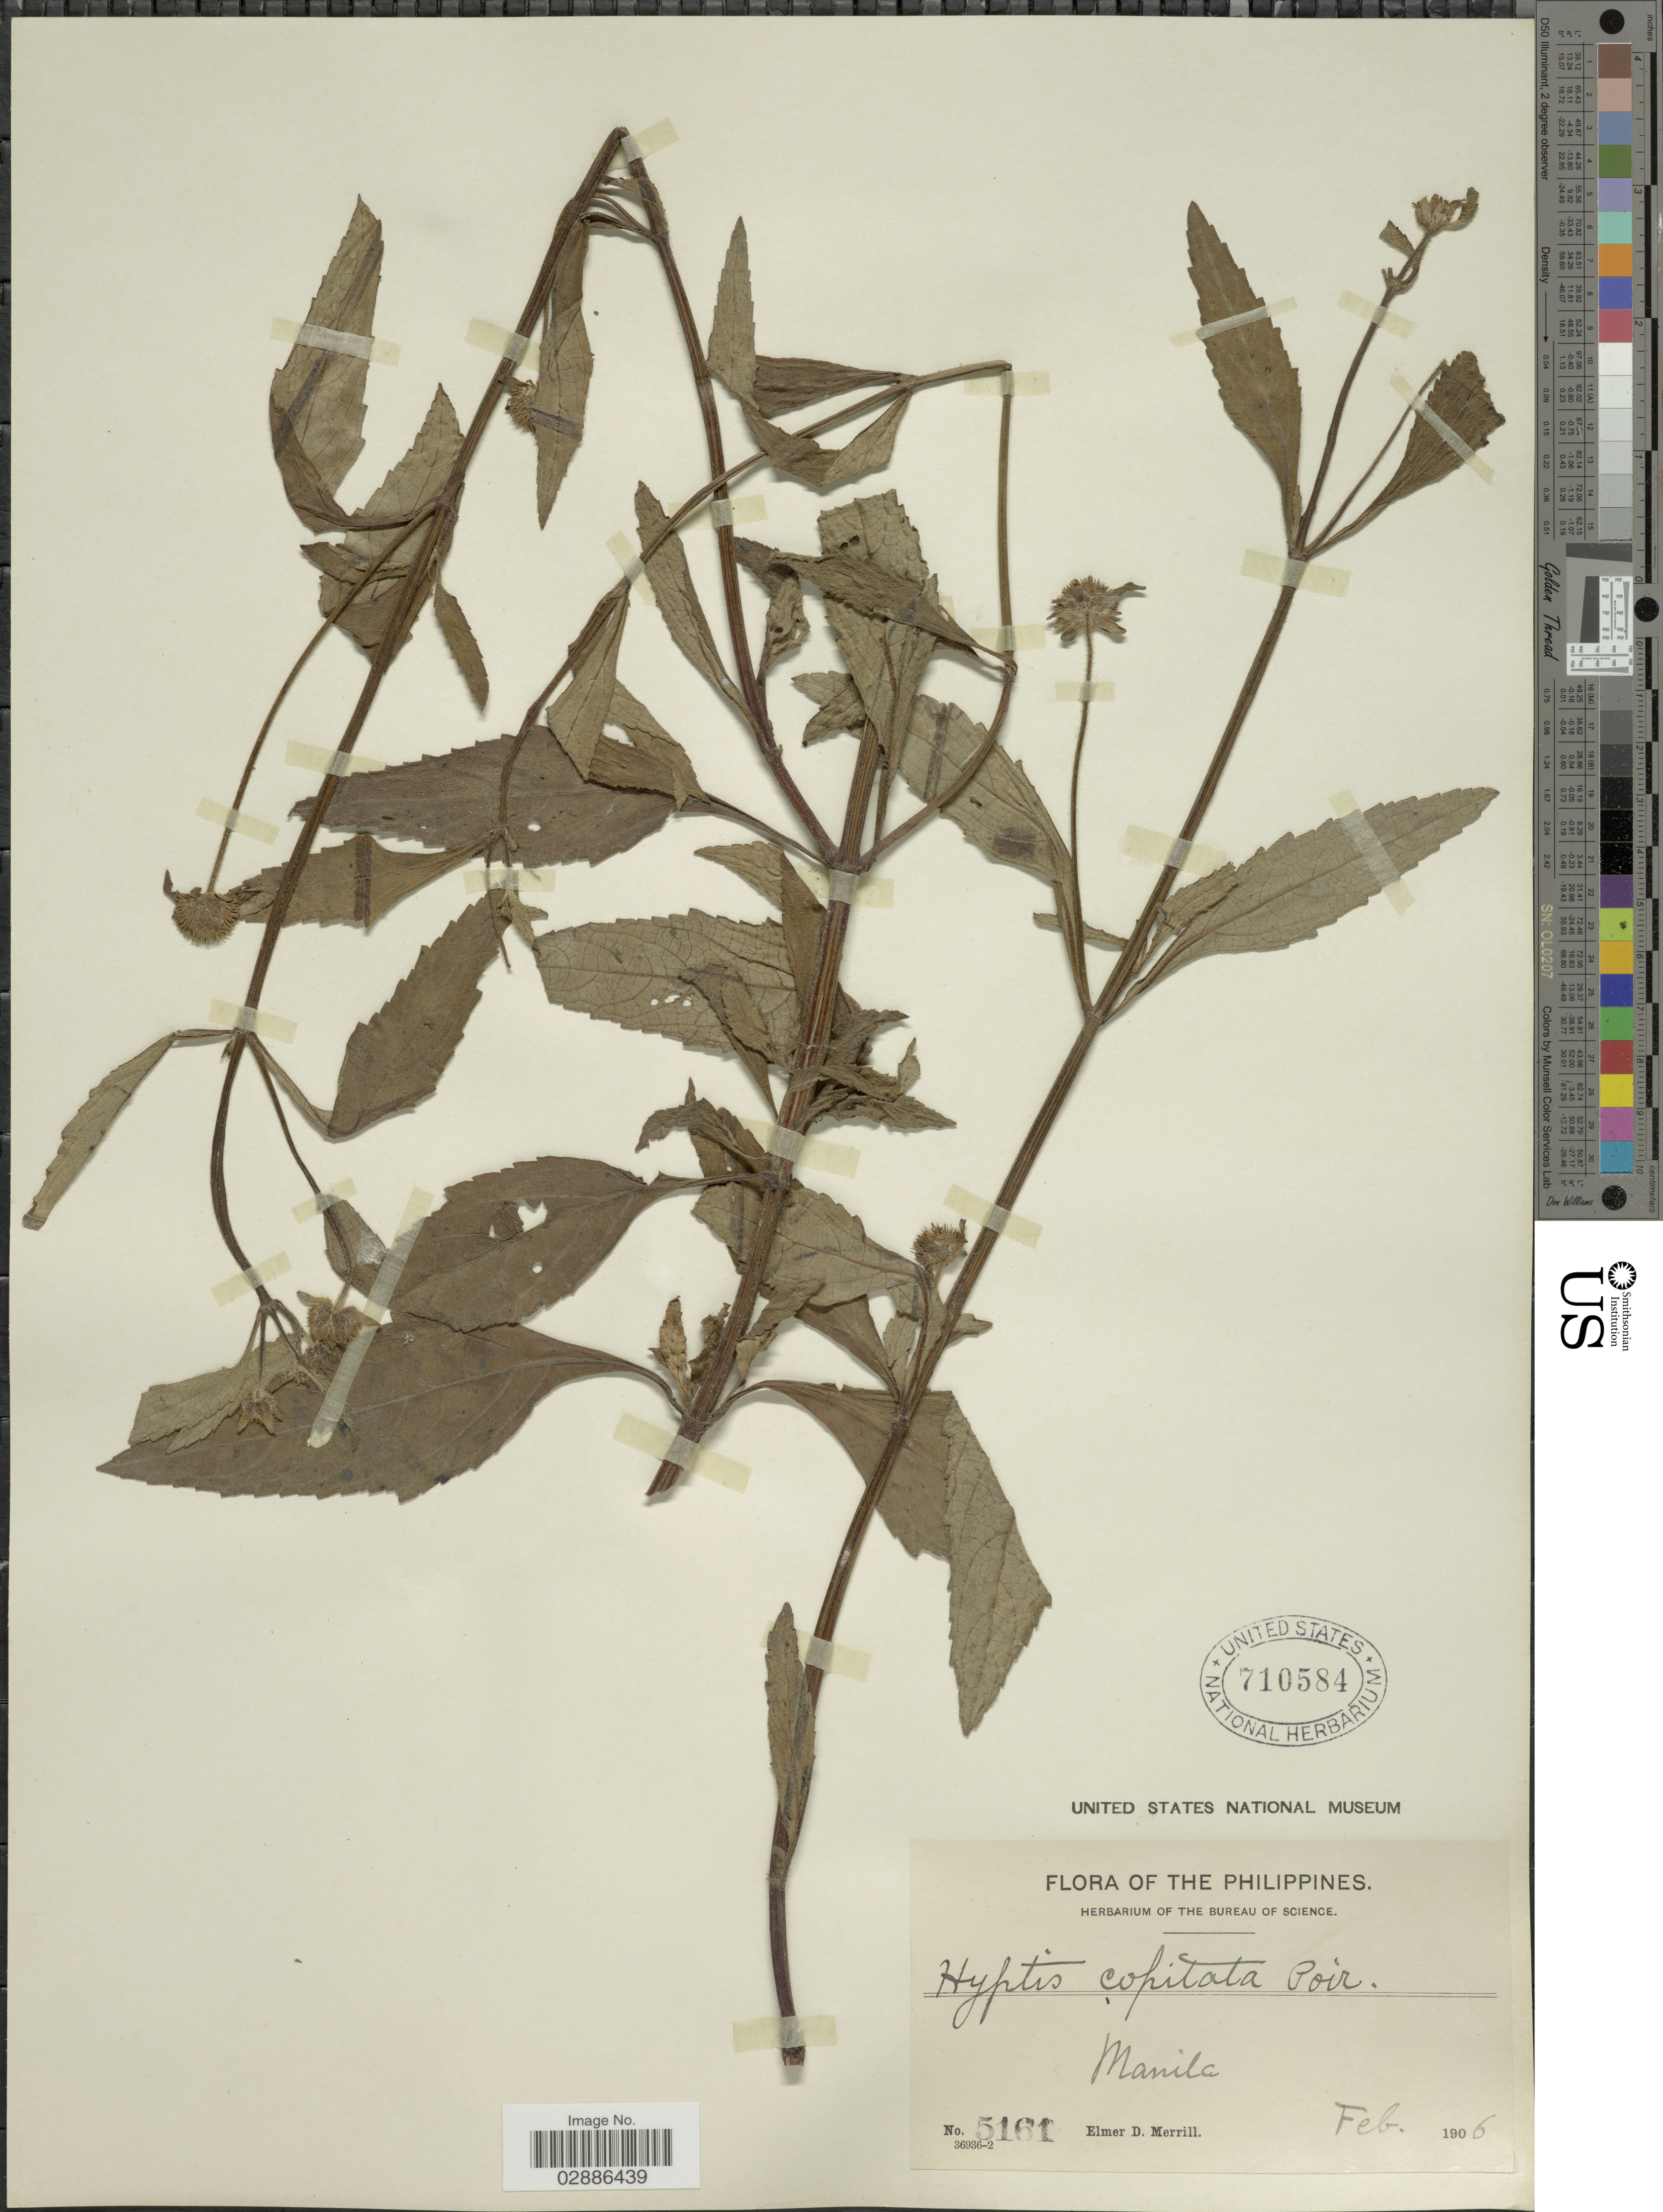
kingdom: Plantae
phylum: Tracheophyta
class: Magnoliopsida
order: Lamiales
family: Lamiaceae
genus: Hyptis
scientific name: Hyptis capitata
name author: Jacq.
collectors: E. D. Merrill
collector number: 5161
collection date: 1906-02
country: Philippines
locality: Manila.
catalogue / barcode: US 710584